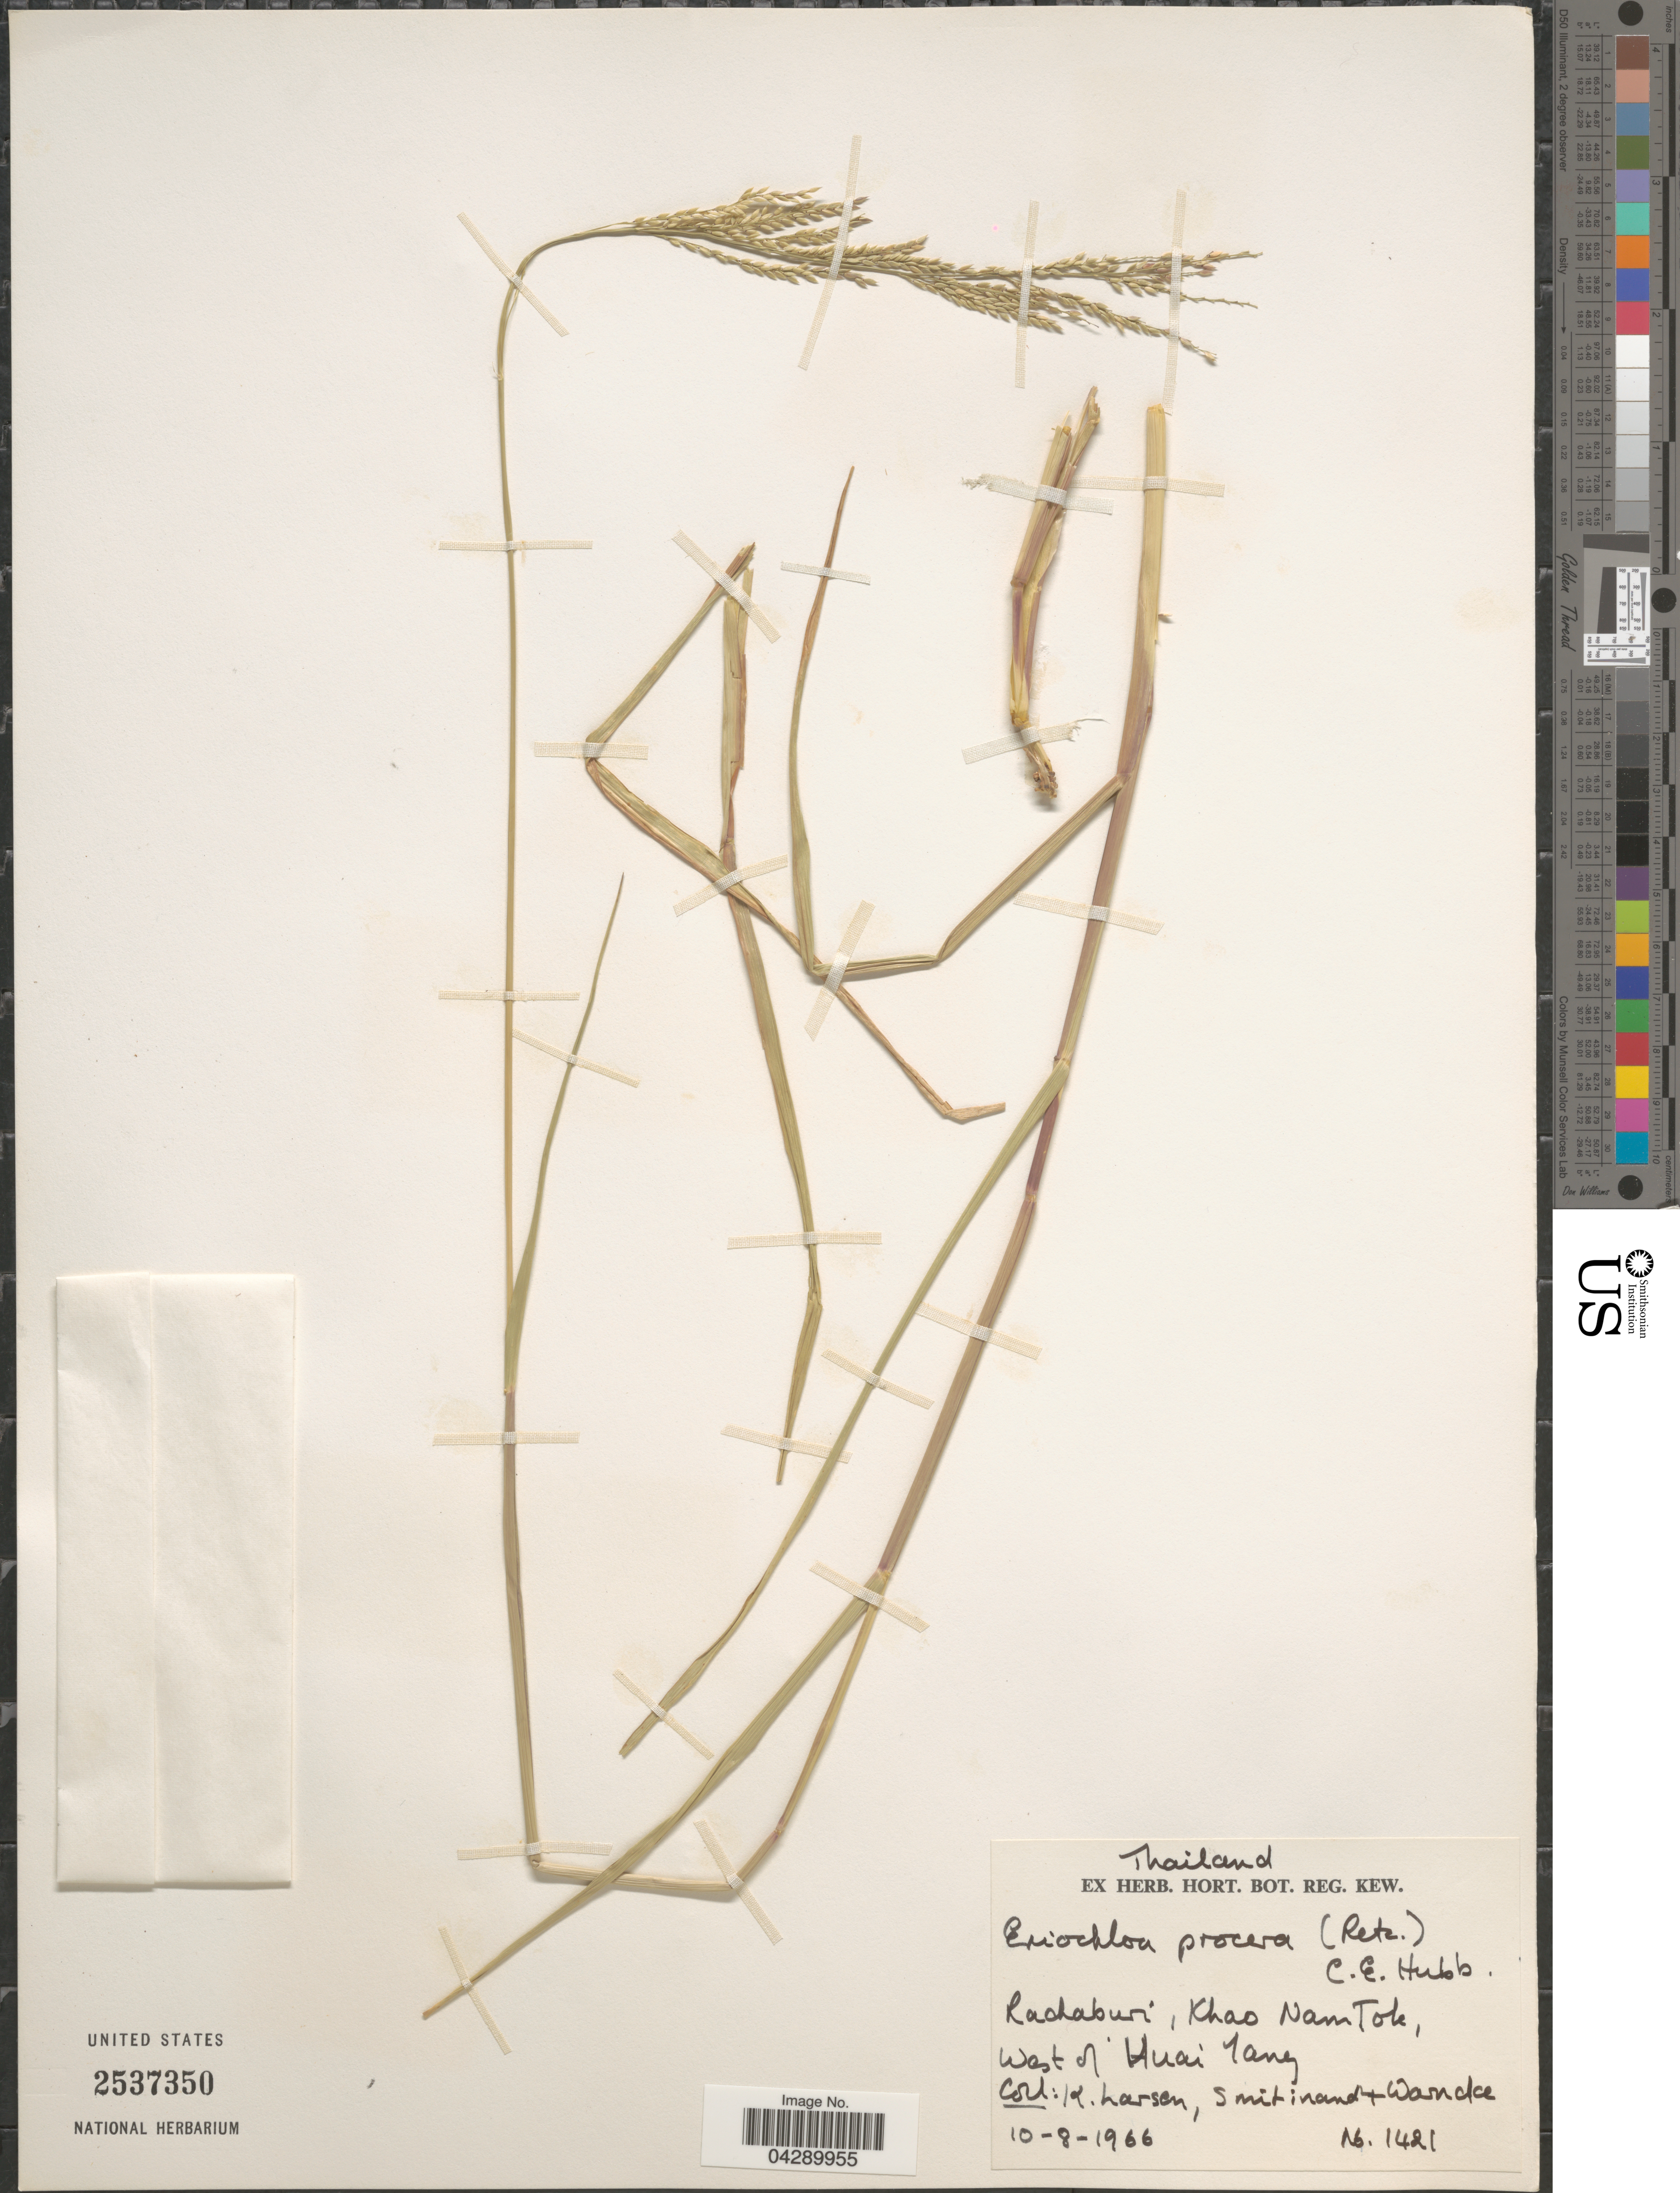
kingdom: Plantae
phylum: Tracheophyta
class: Liliopsida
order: Poales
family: Poaceae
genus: Eriochloa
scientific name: Eriochloa procera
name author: (Retz.) C.E. Hubb.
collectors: K. Larson, Smitinand & Wanda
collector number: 1421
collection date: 1966-08-10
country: Thailand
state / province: Ratchaburi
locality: Rachaburi, Khao Nam Tok, West of Huai Yang.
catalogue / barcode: US 2537350